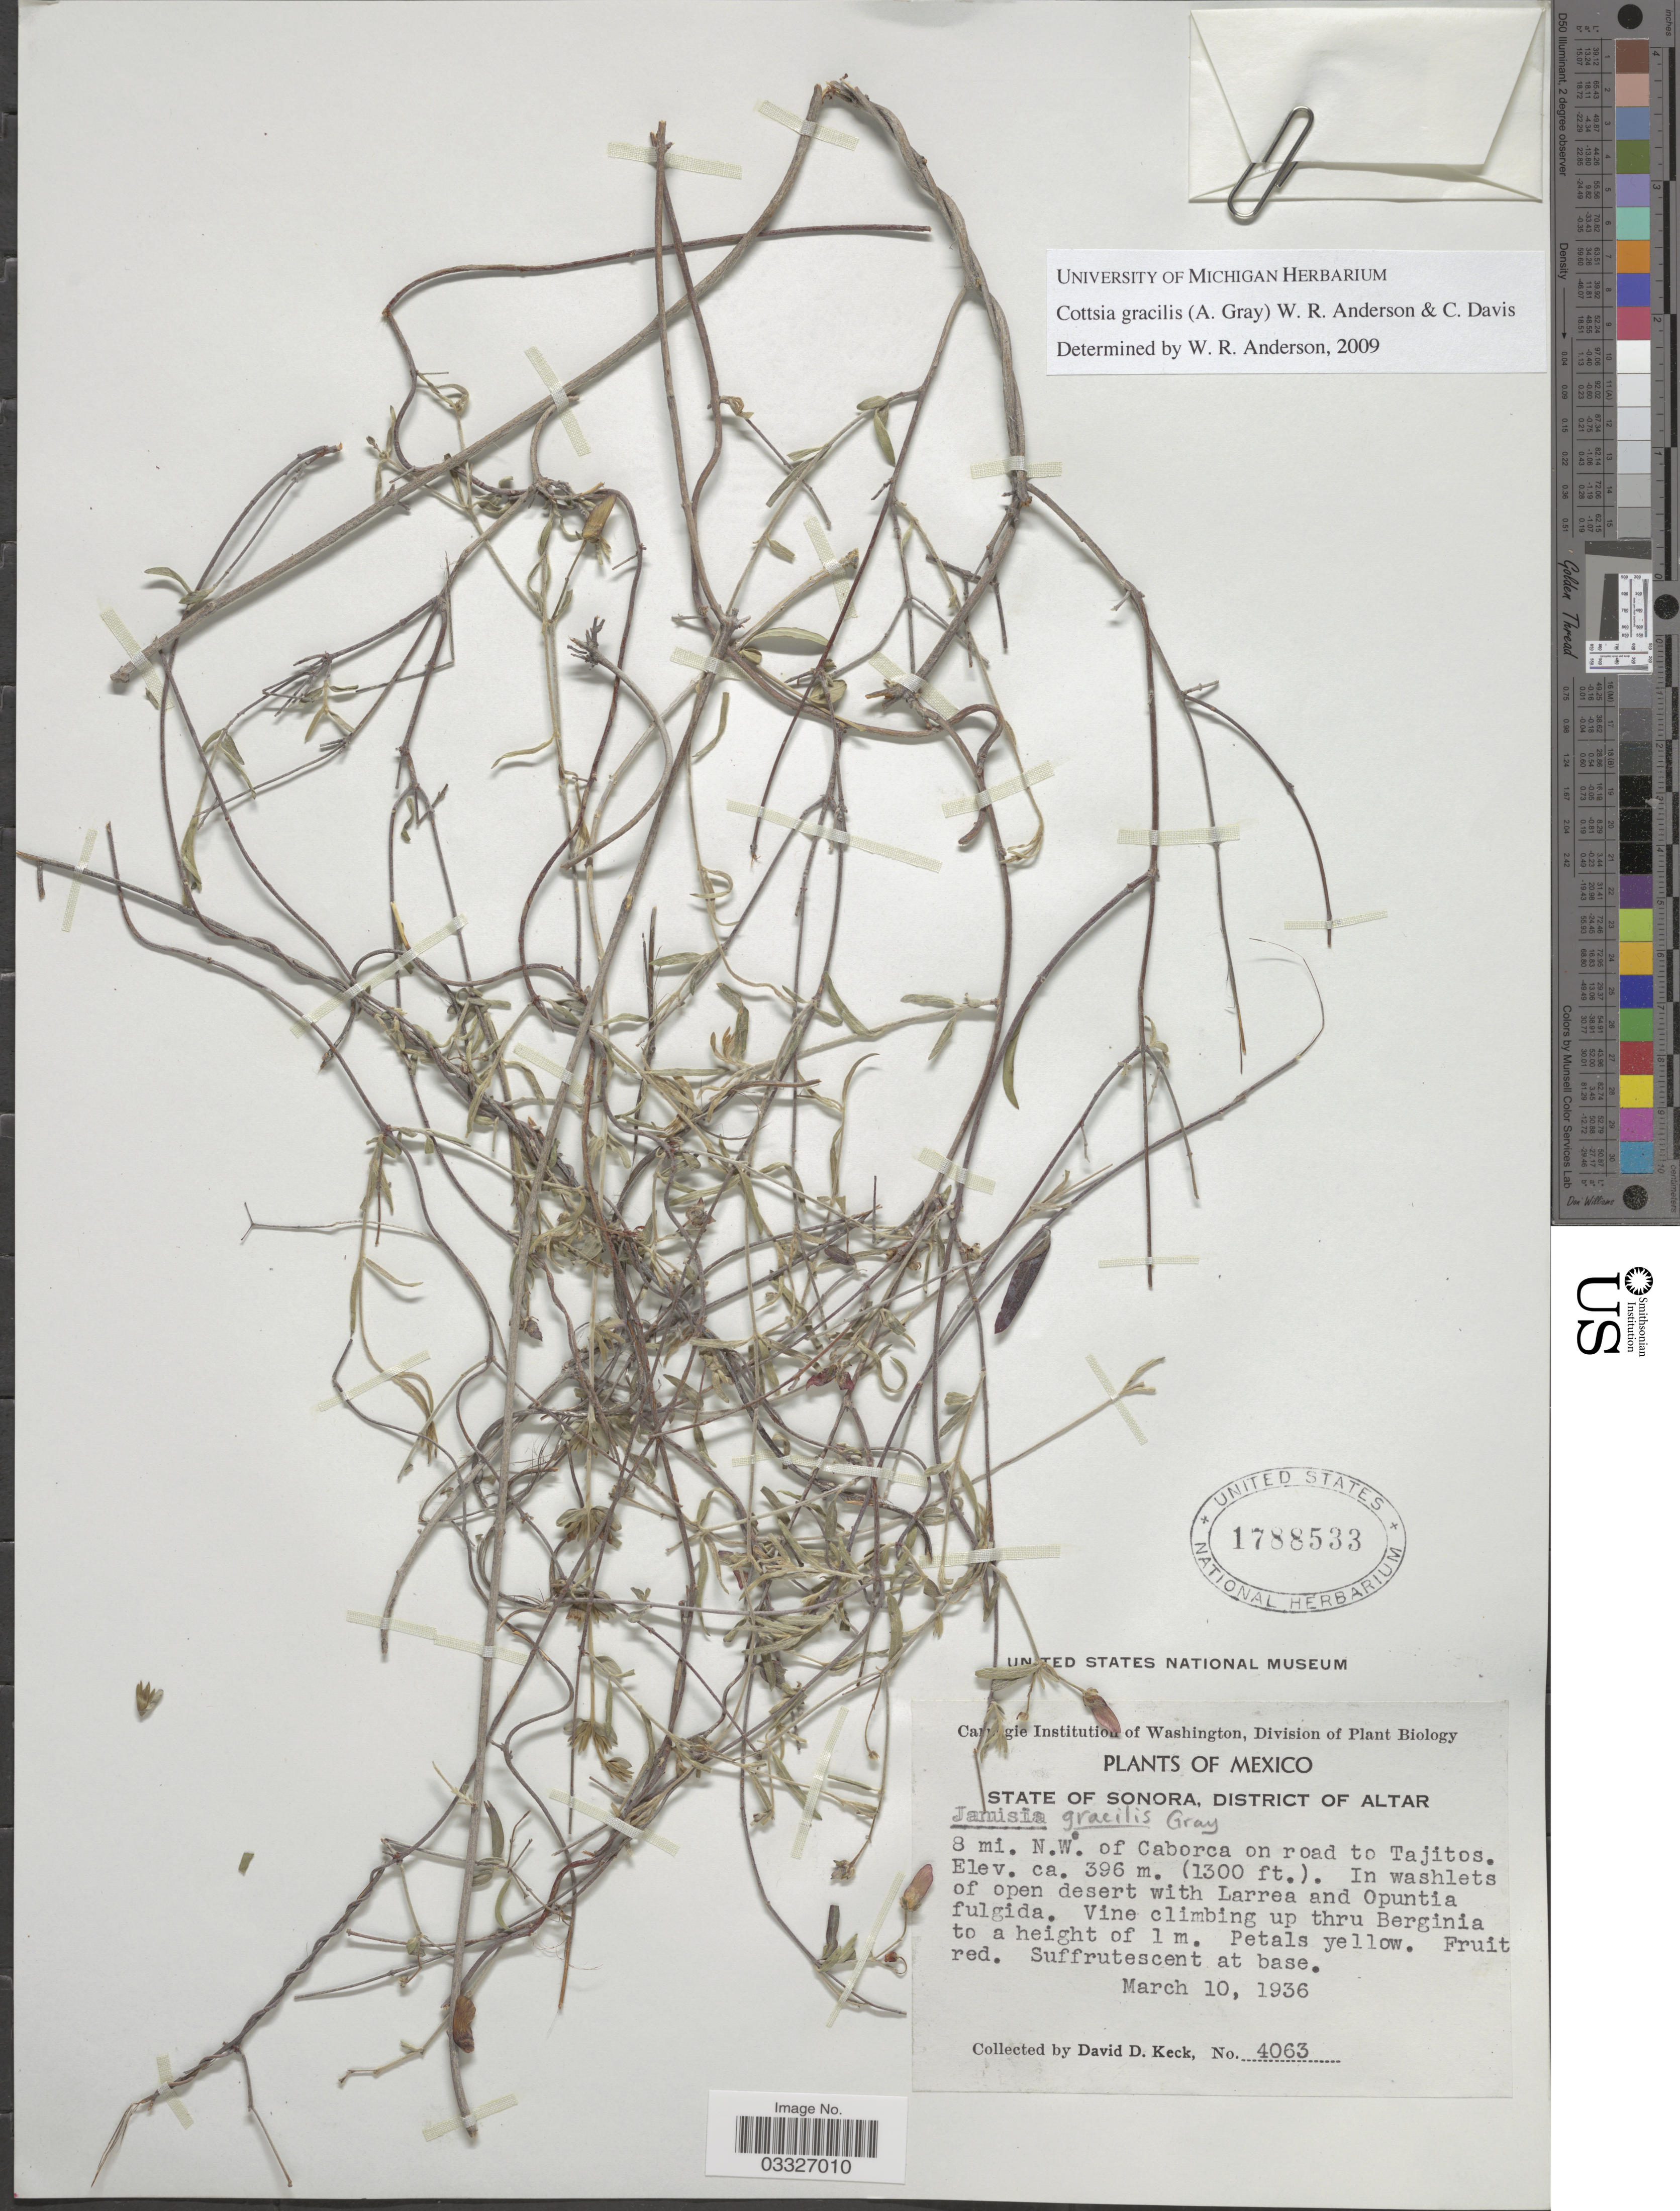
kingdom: Plantae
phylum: Tracheophyta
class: Magnoliopsida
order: Malpighiales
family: Malpighiaceae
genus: Cottsia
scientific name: Cottsia gracilis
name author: (A. Gray) W.R. Anderson & C. Davis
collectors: D. D. Keck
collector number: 4063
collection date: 1936-03-10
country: Mexico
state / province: Sonora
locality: District of Altar. 8 mi. N.W. of Caborca on road to Tajitos.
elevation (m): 396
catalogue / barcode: US 1788533